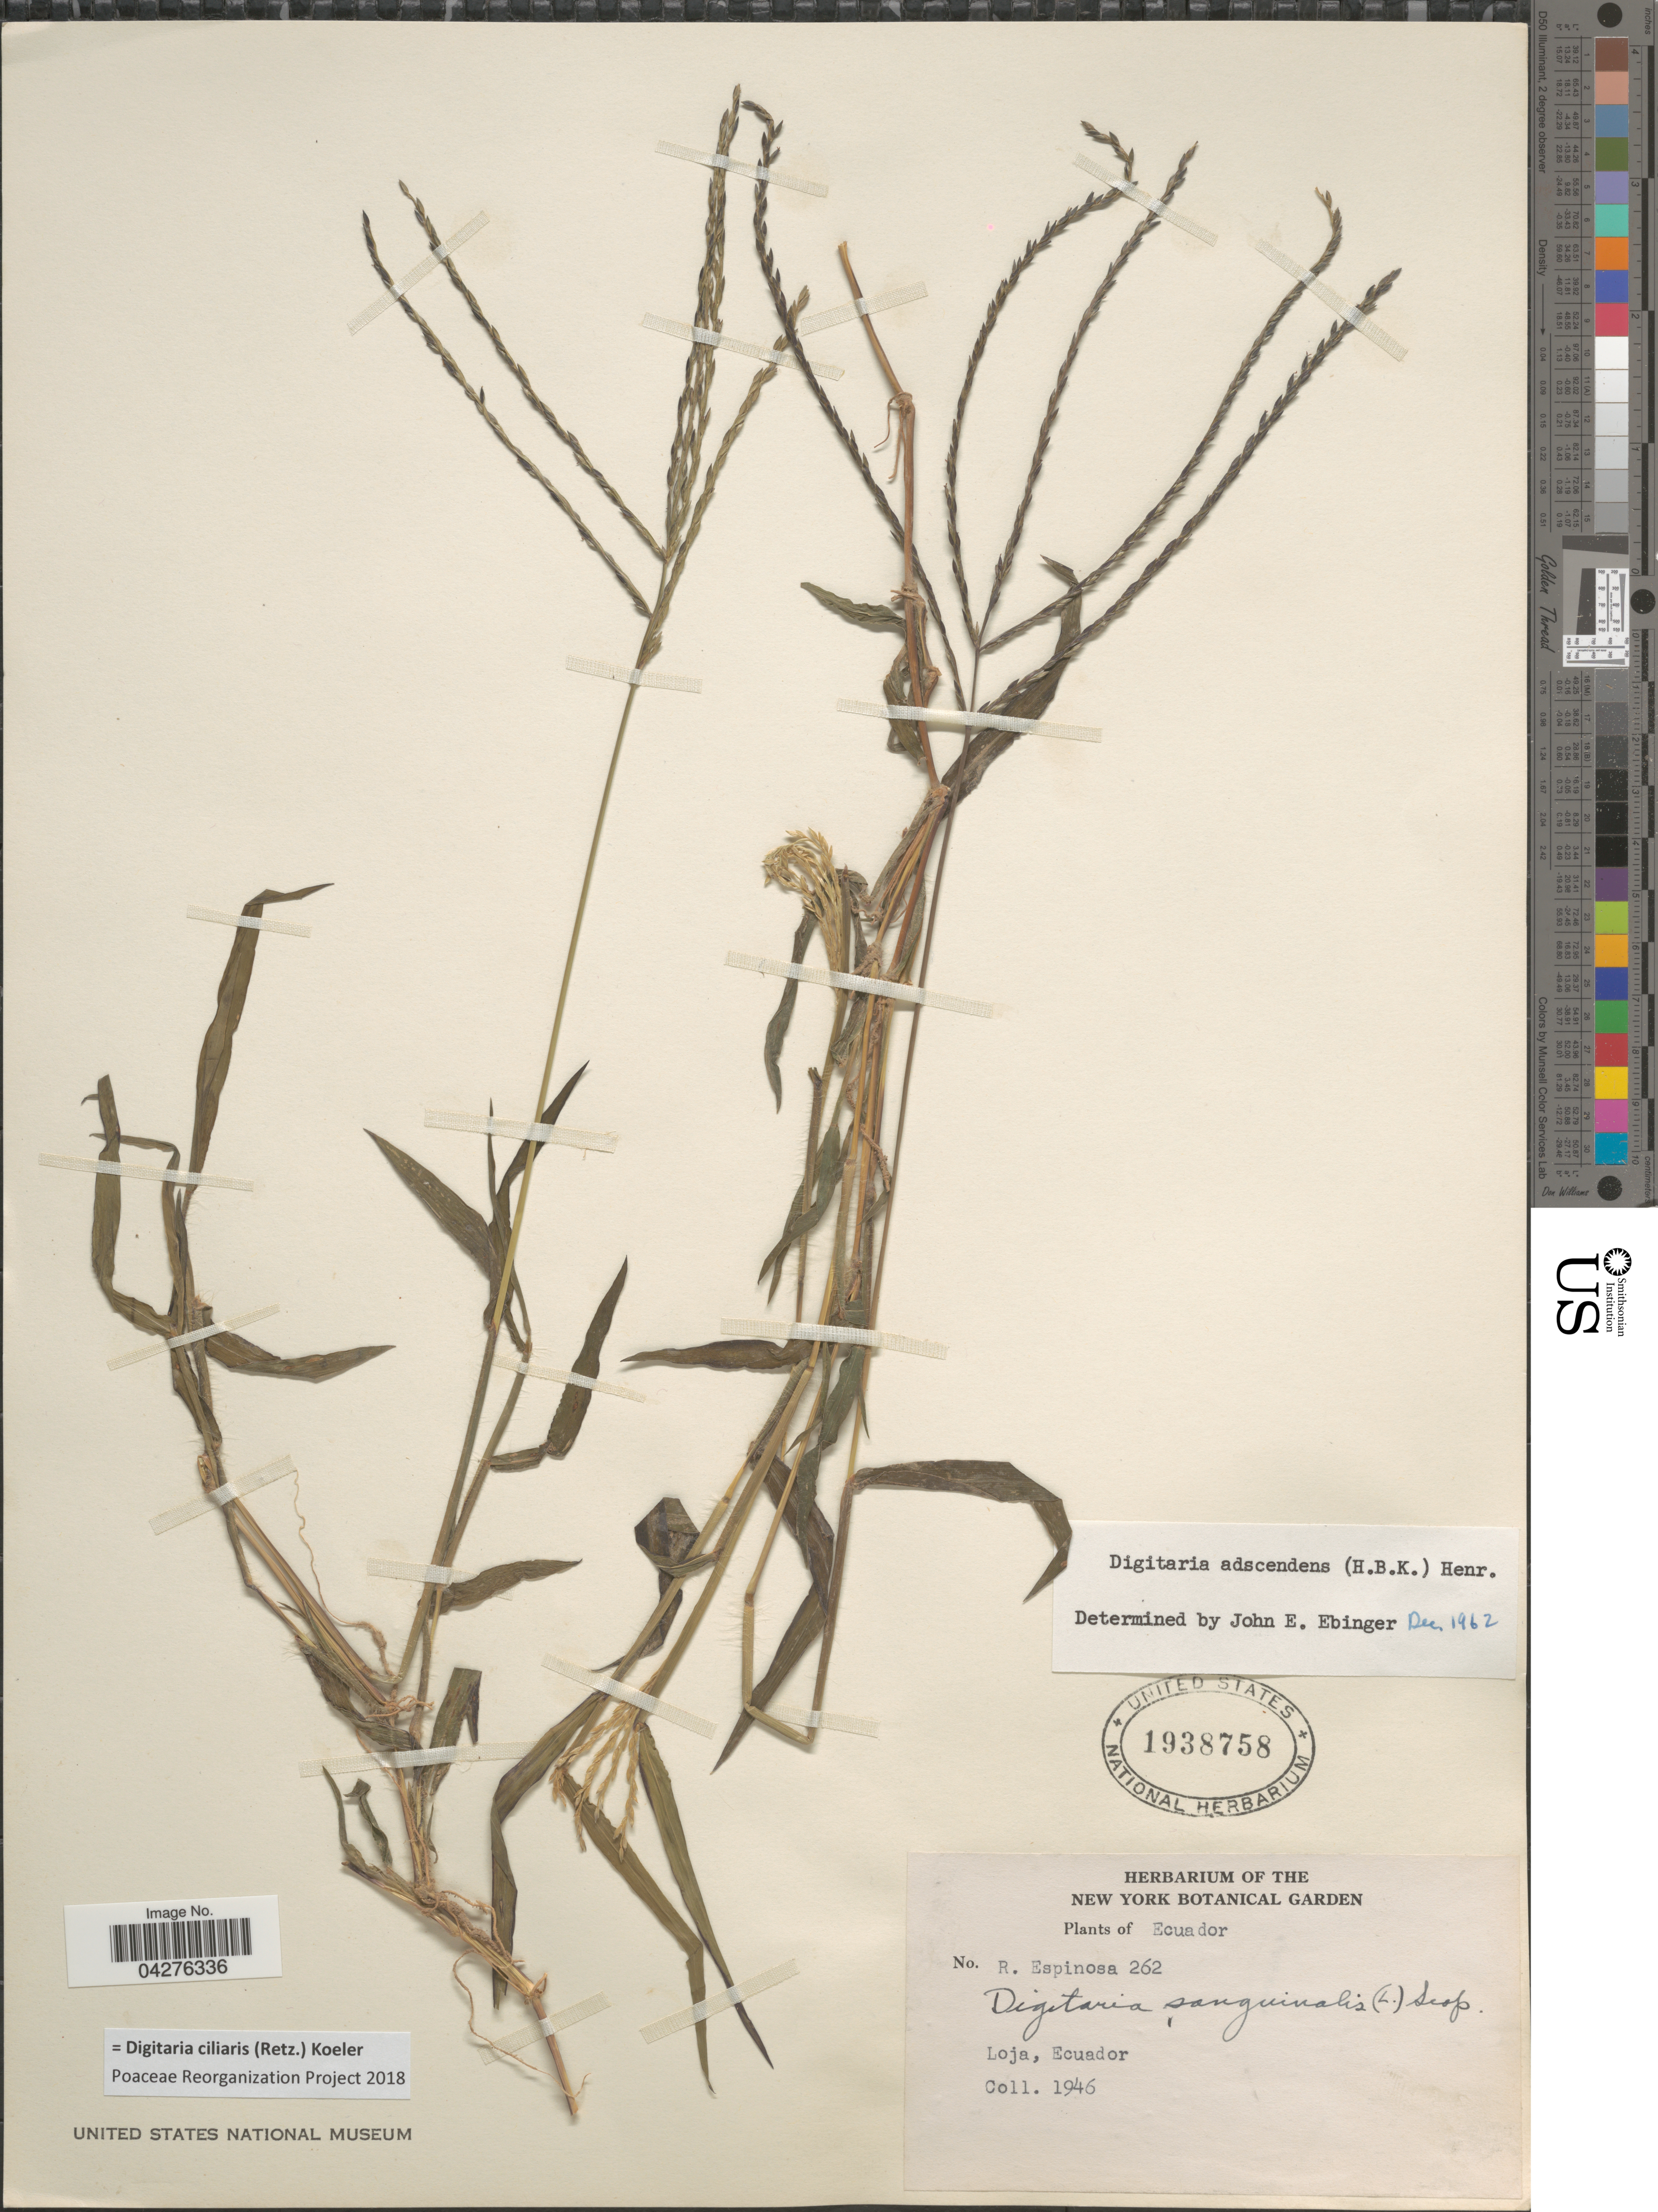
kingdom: Plantae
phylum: Tracheophyta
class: Liliopsida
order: Poales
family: Poaceae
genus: Digitaria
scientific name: Digitaria ciliaris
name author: (Retz.) Koeler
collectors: R. Espinosa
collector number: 262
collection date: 1946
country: Ecuador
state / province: Loja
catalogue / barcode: US 1938758